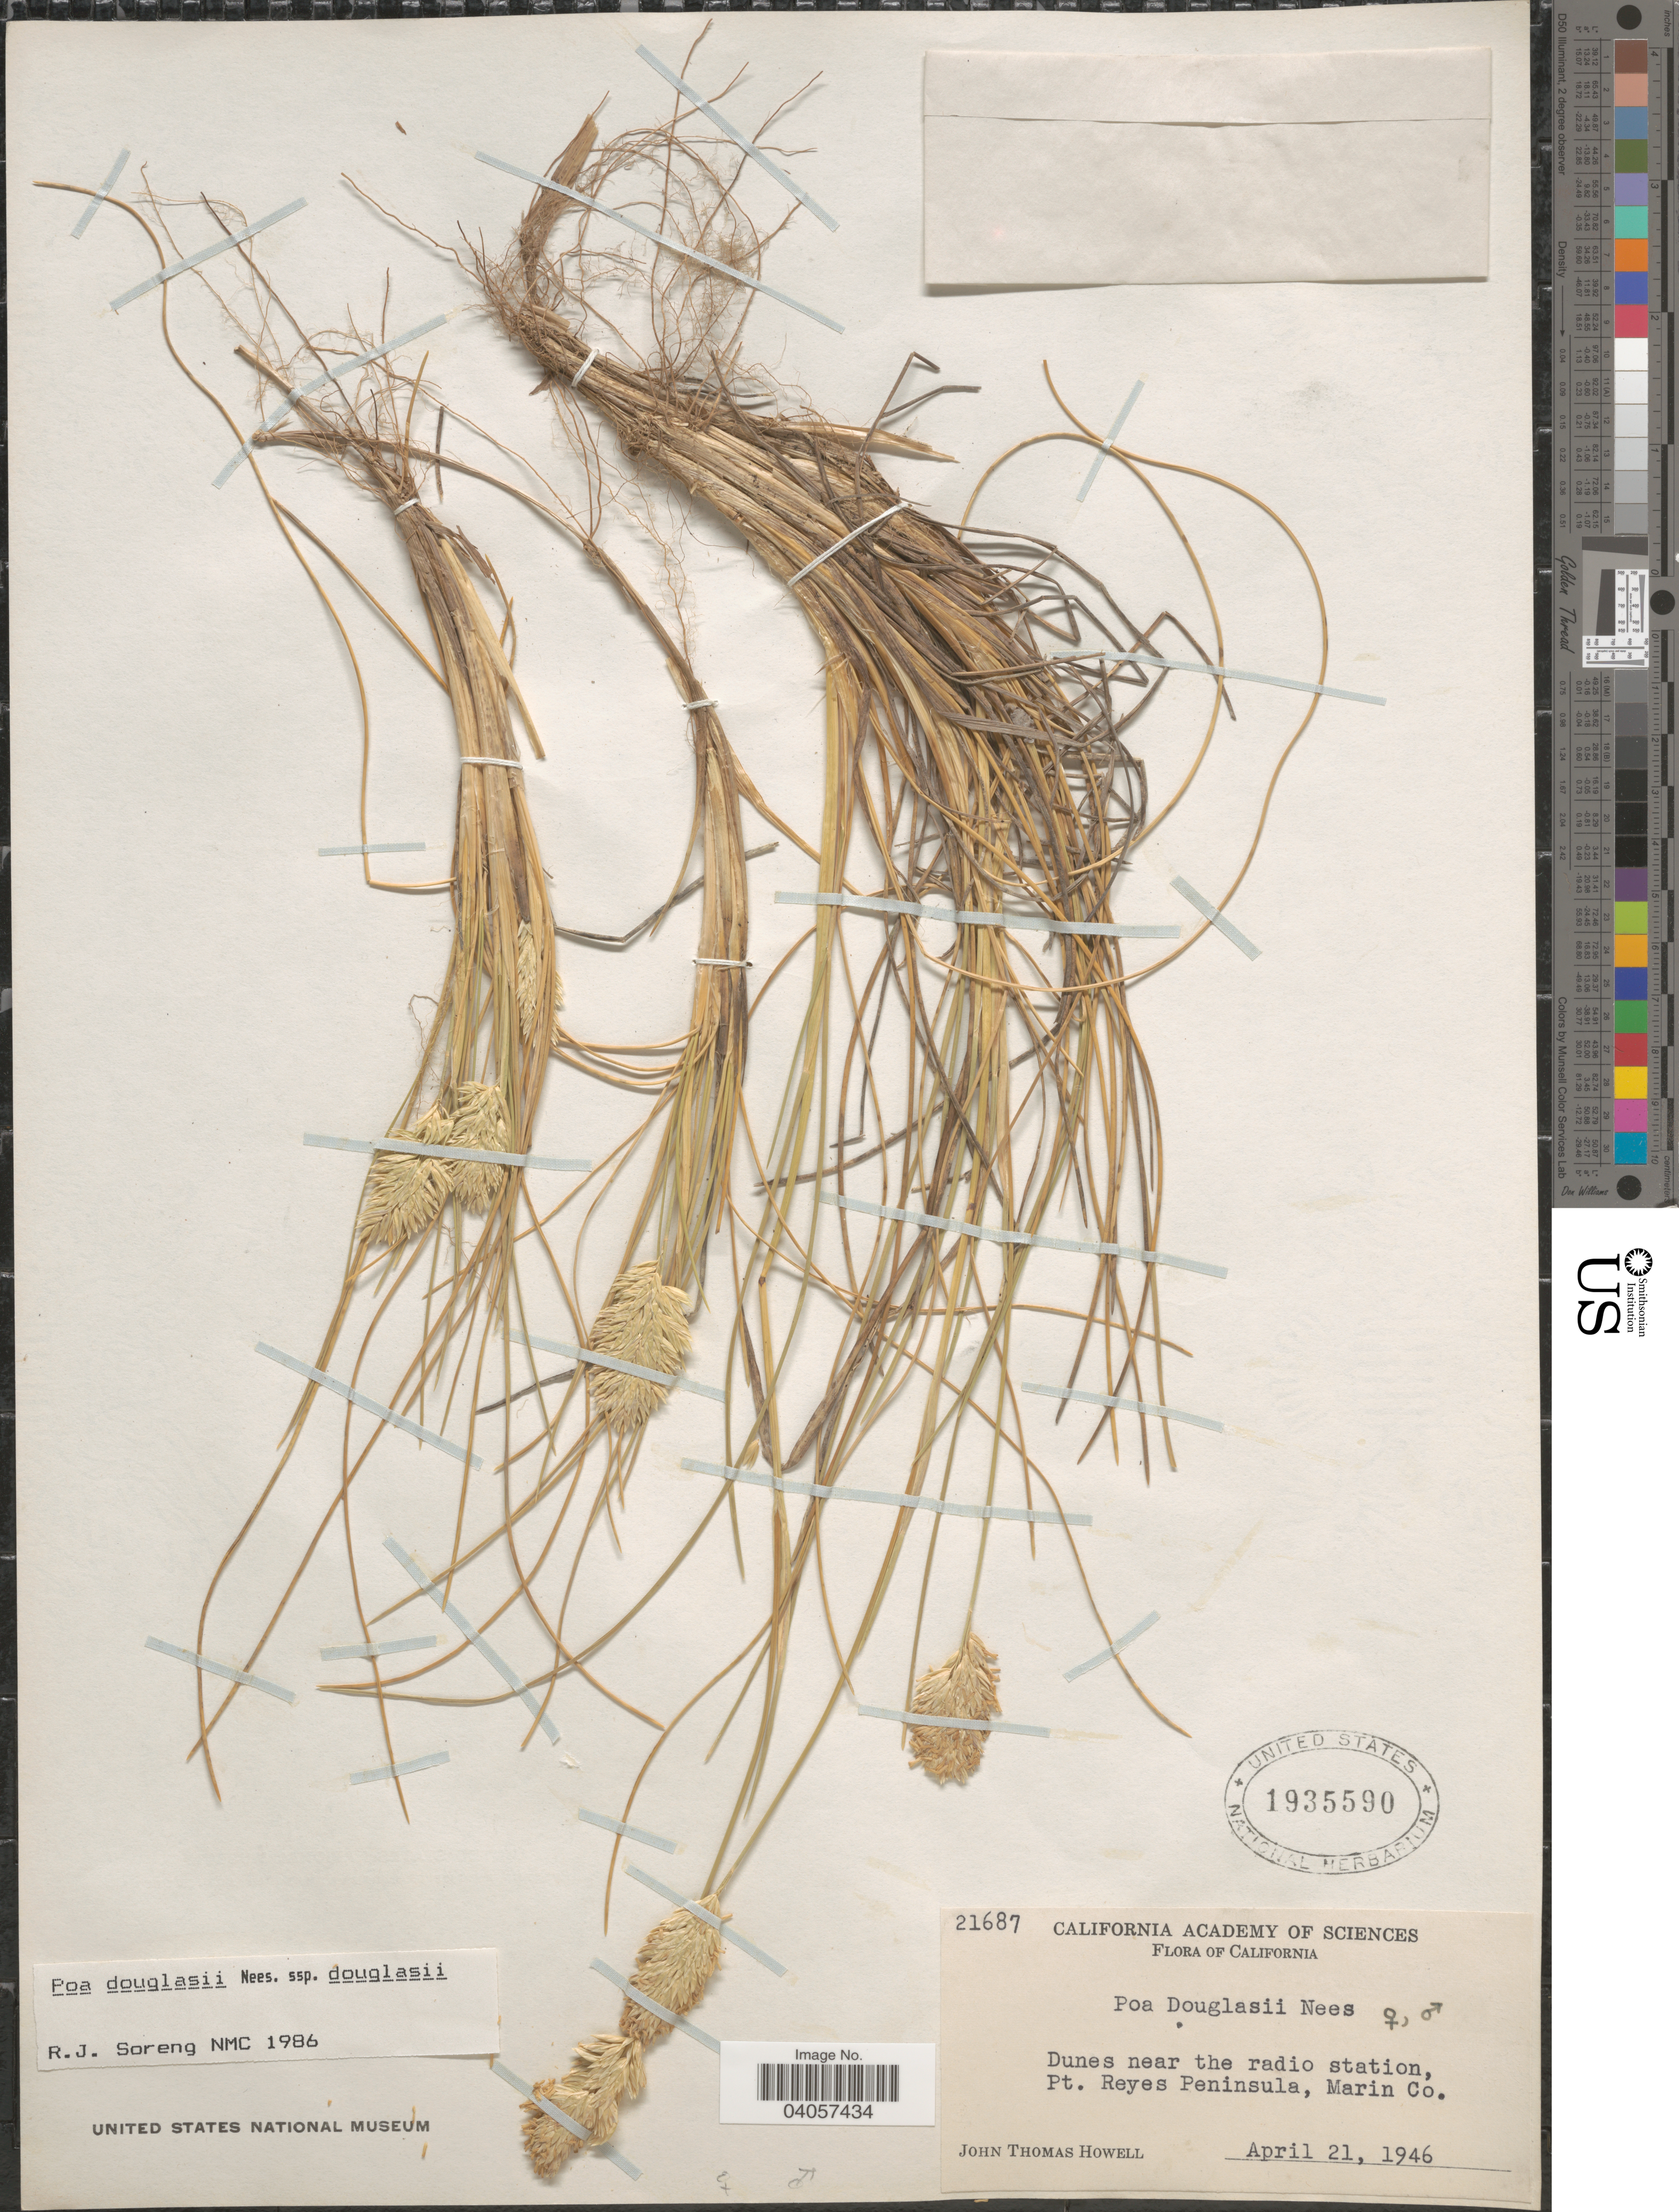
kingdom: Plantae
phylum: Tracheophyta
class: Liliopsida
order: Poales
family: Poaceae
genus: Poa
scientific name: Poa douglasii subsp. douglasii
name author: Nees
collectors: J. T. Howell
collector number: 21687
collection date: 1946-04-21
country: United States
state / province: California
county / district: Marin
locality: Dunes near the radio station, Pt. Reyes Peninsula, Marin Co.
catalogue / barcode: US 1935590